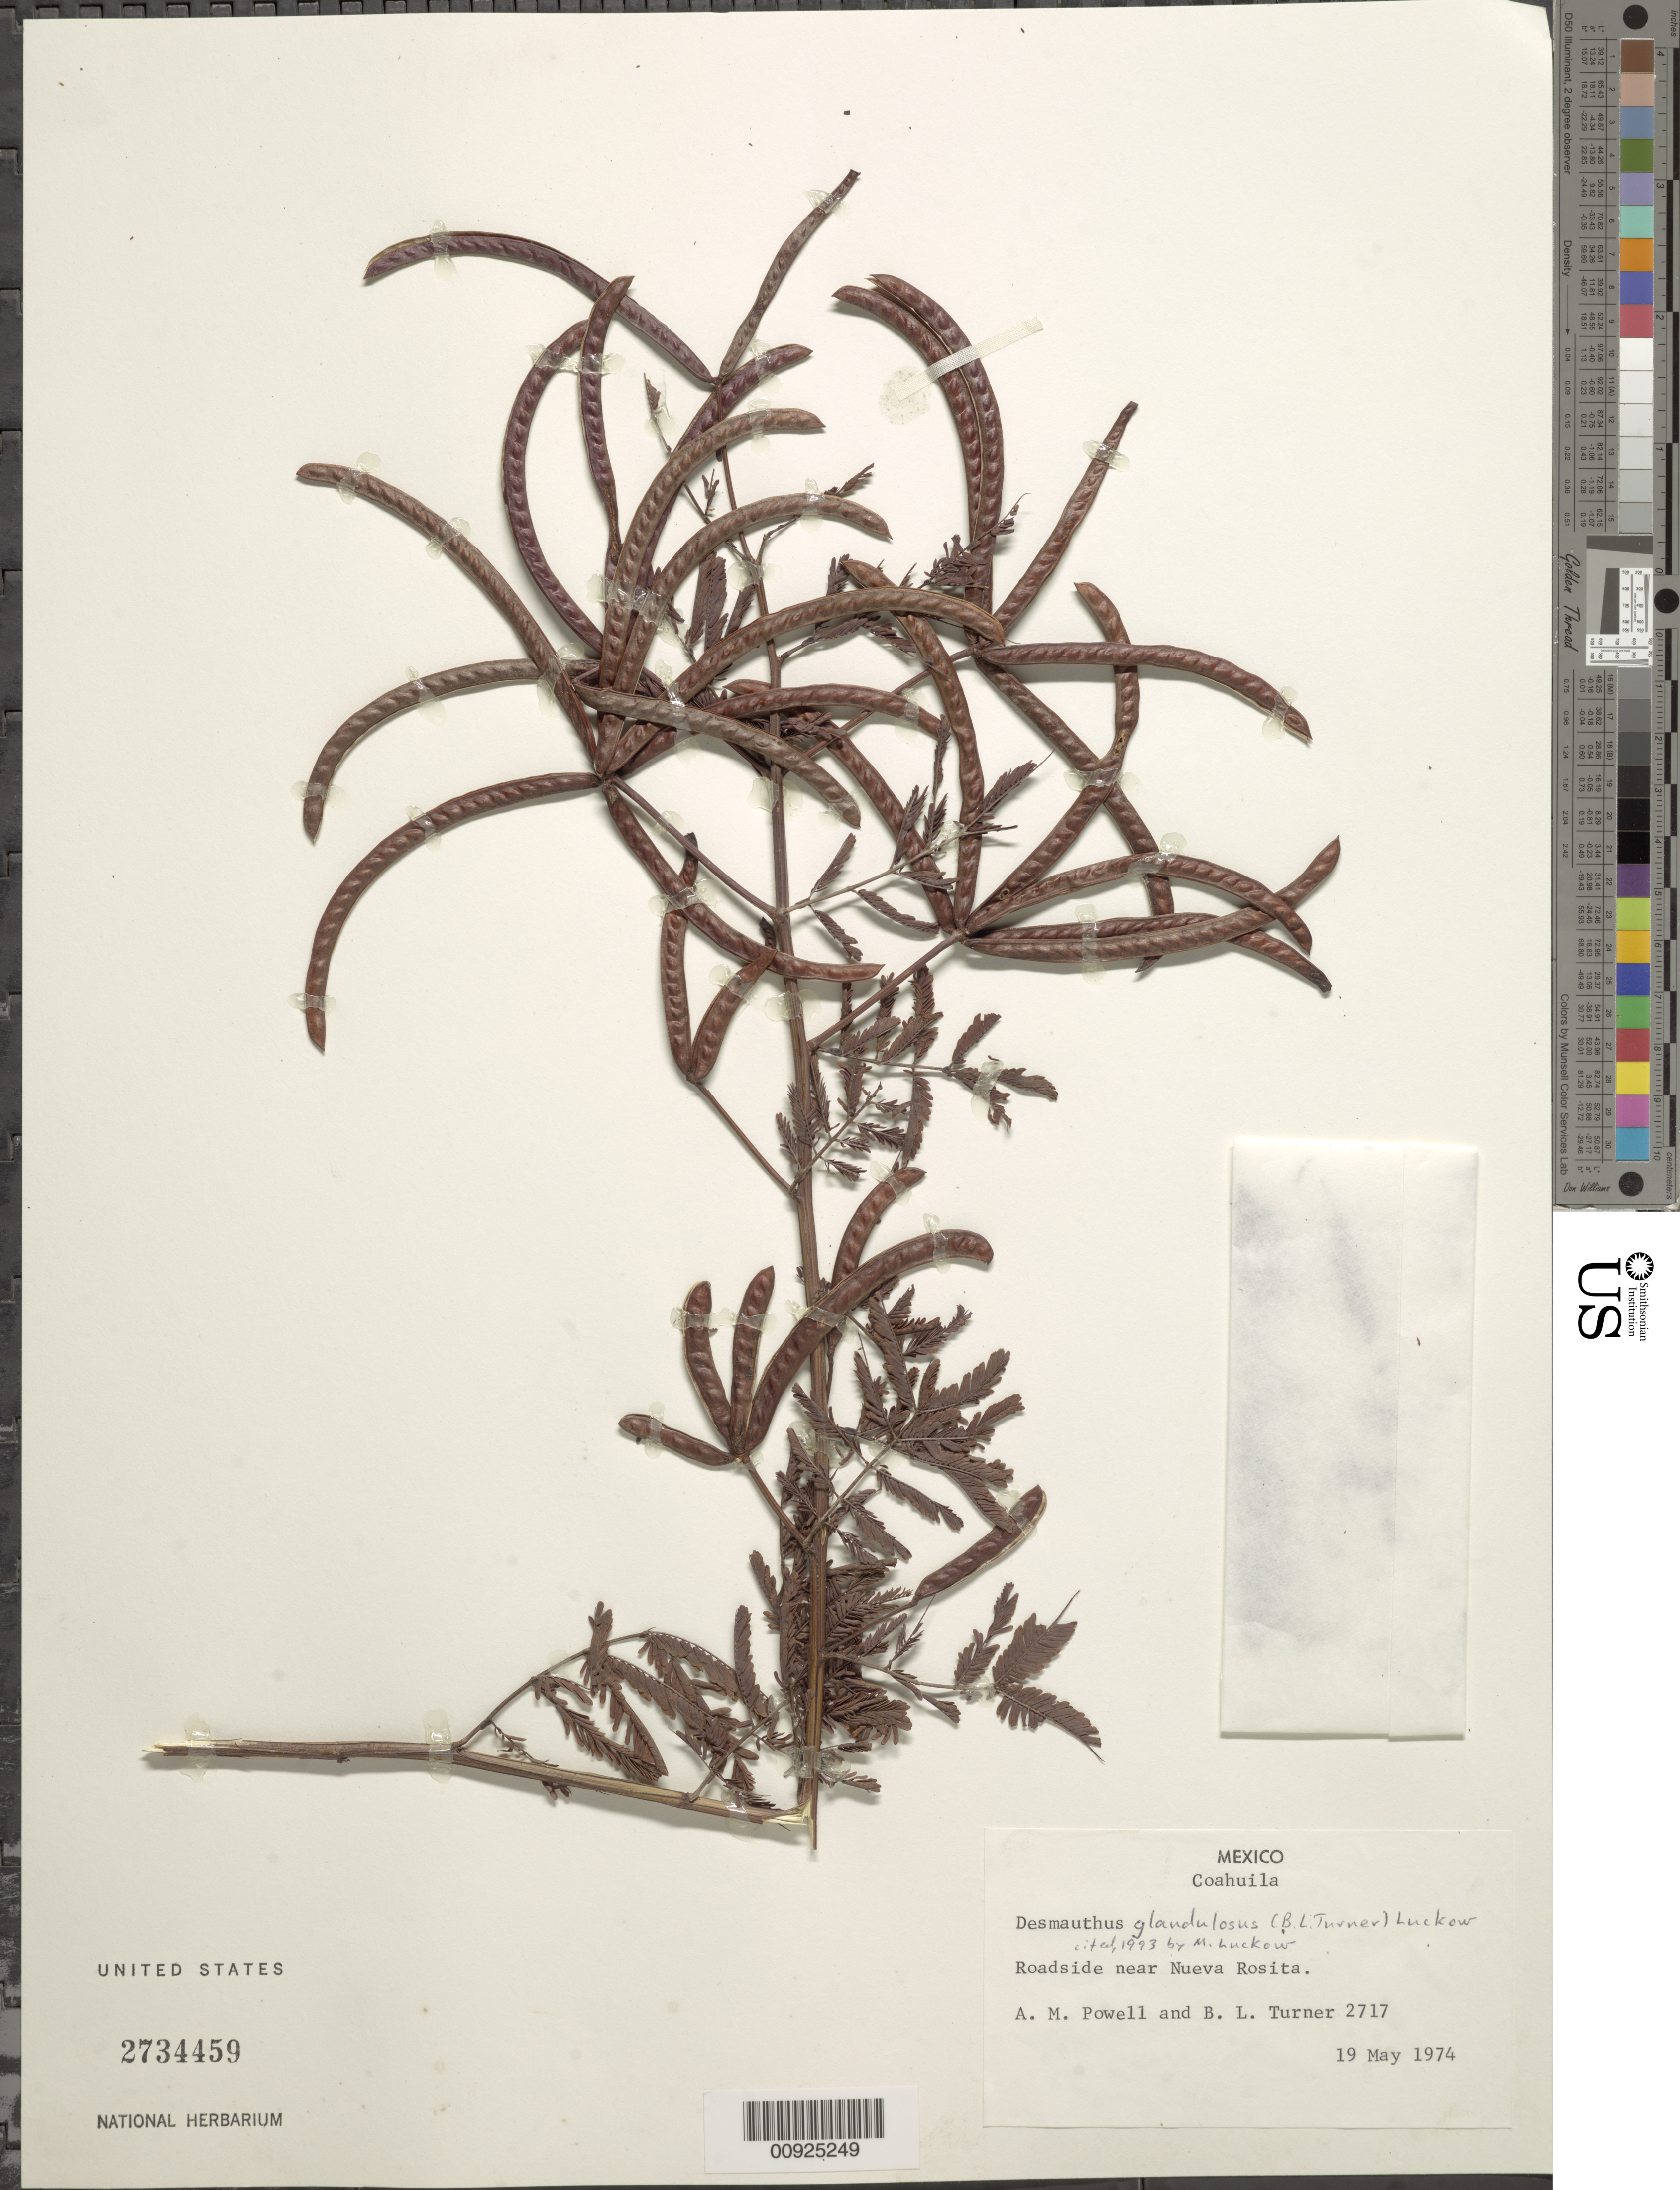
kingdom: Plantae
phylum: Tracheophyta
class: Magnoliopsida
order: Fabales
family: Fabaceae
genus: Desmanthus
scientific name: Desmanthus glandulosus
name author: (B.L. Turner) Luckow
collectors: A. M. Powell & B. L. Turner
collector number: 2717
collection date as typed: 19 May 1974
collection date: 1974-05-19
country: Mexico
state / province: Coahuila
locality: Roadside near Nueva Rosita.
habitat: Roadside.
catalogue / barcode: US 2734459